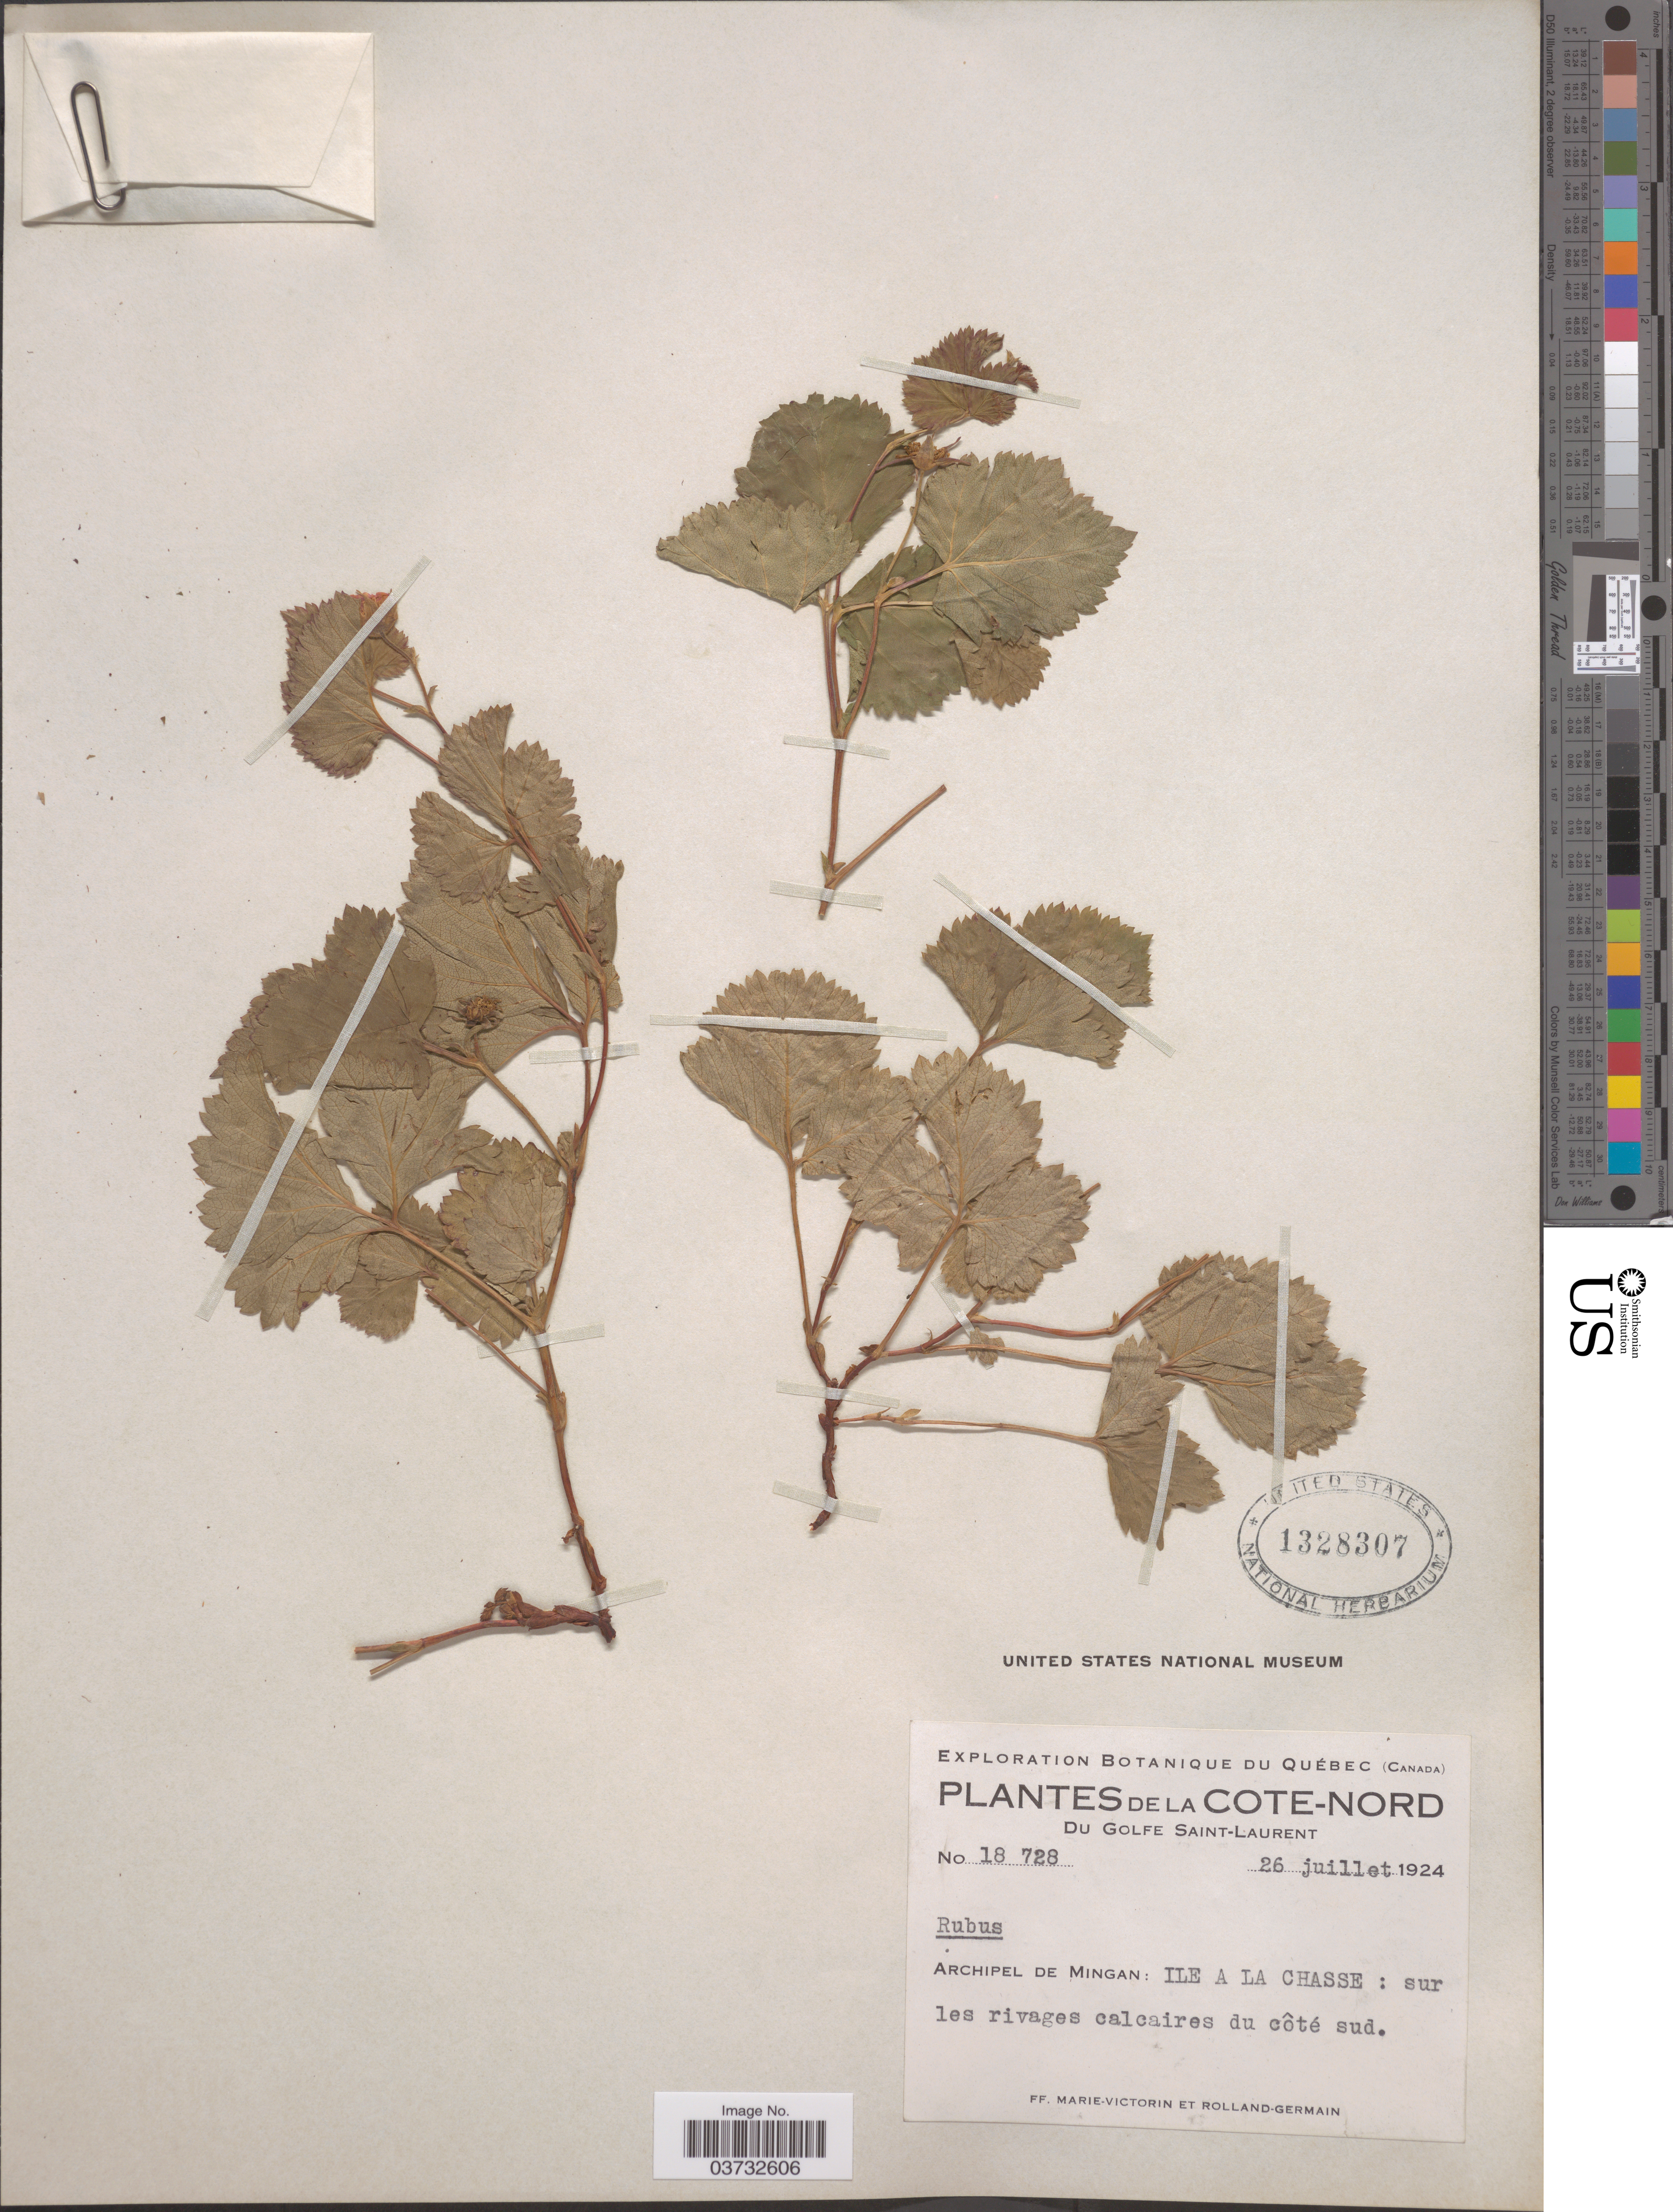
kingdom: Plantae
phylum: Tracheophyta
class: Magnoliopsida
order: Rosales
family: Rosaceae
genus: Rubus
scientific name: Rubus sp.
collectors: F. Marie-Victorin & Rolland-Germain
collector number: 18728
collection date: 1924-07-26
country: Canada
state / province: Quebec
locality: La Cote-Nord Du Golfe Saint-Laurent. Archipel de Mingan: Ile a La Chasse: sur les rivages calcaires du côté sud.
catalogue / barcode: US 1328307